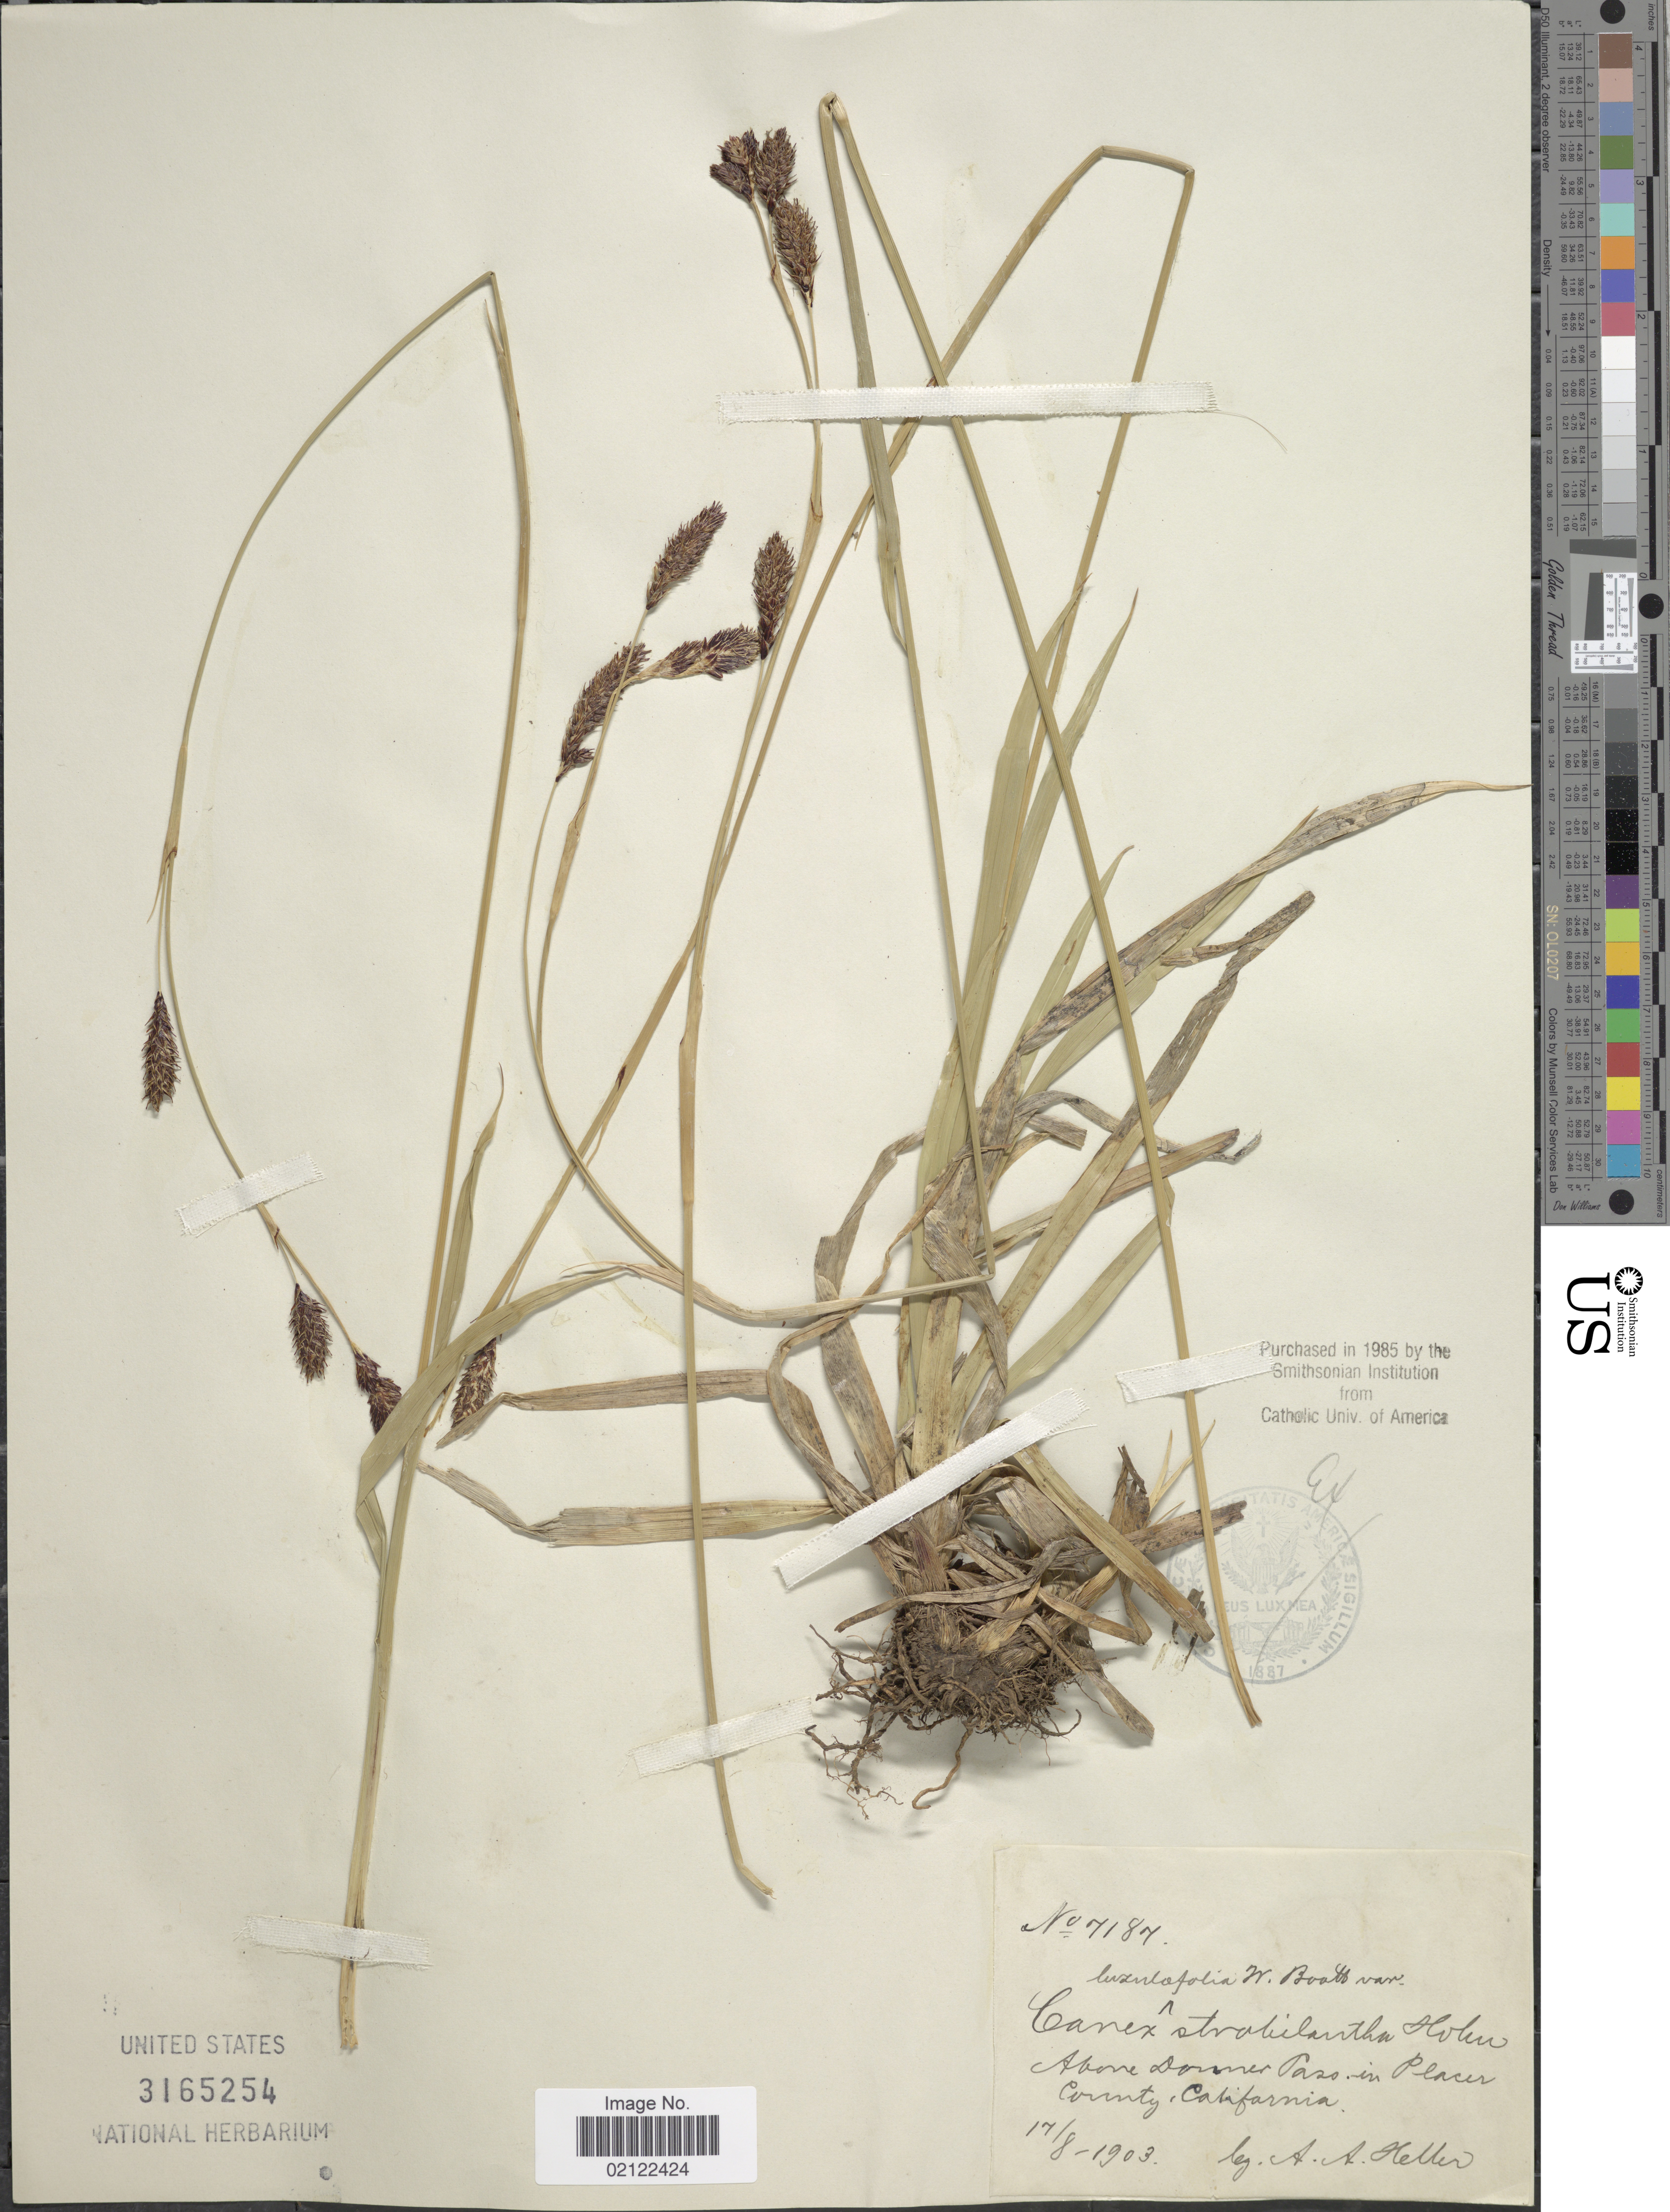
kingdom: Plantae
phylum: Tracheophyta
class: Liliopsida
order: Poales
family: Cyperaceae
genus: Carex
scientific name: Carex luzulifolia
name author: W. Boott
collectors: A. A. Heller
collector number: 7187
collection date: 1903-08-17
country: United States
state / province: California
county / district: Placer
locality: Above Donner Pass in Placer County, California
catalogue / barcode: US 3165254